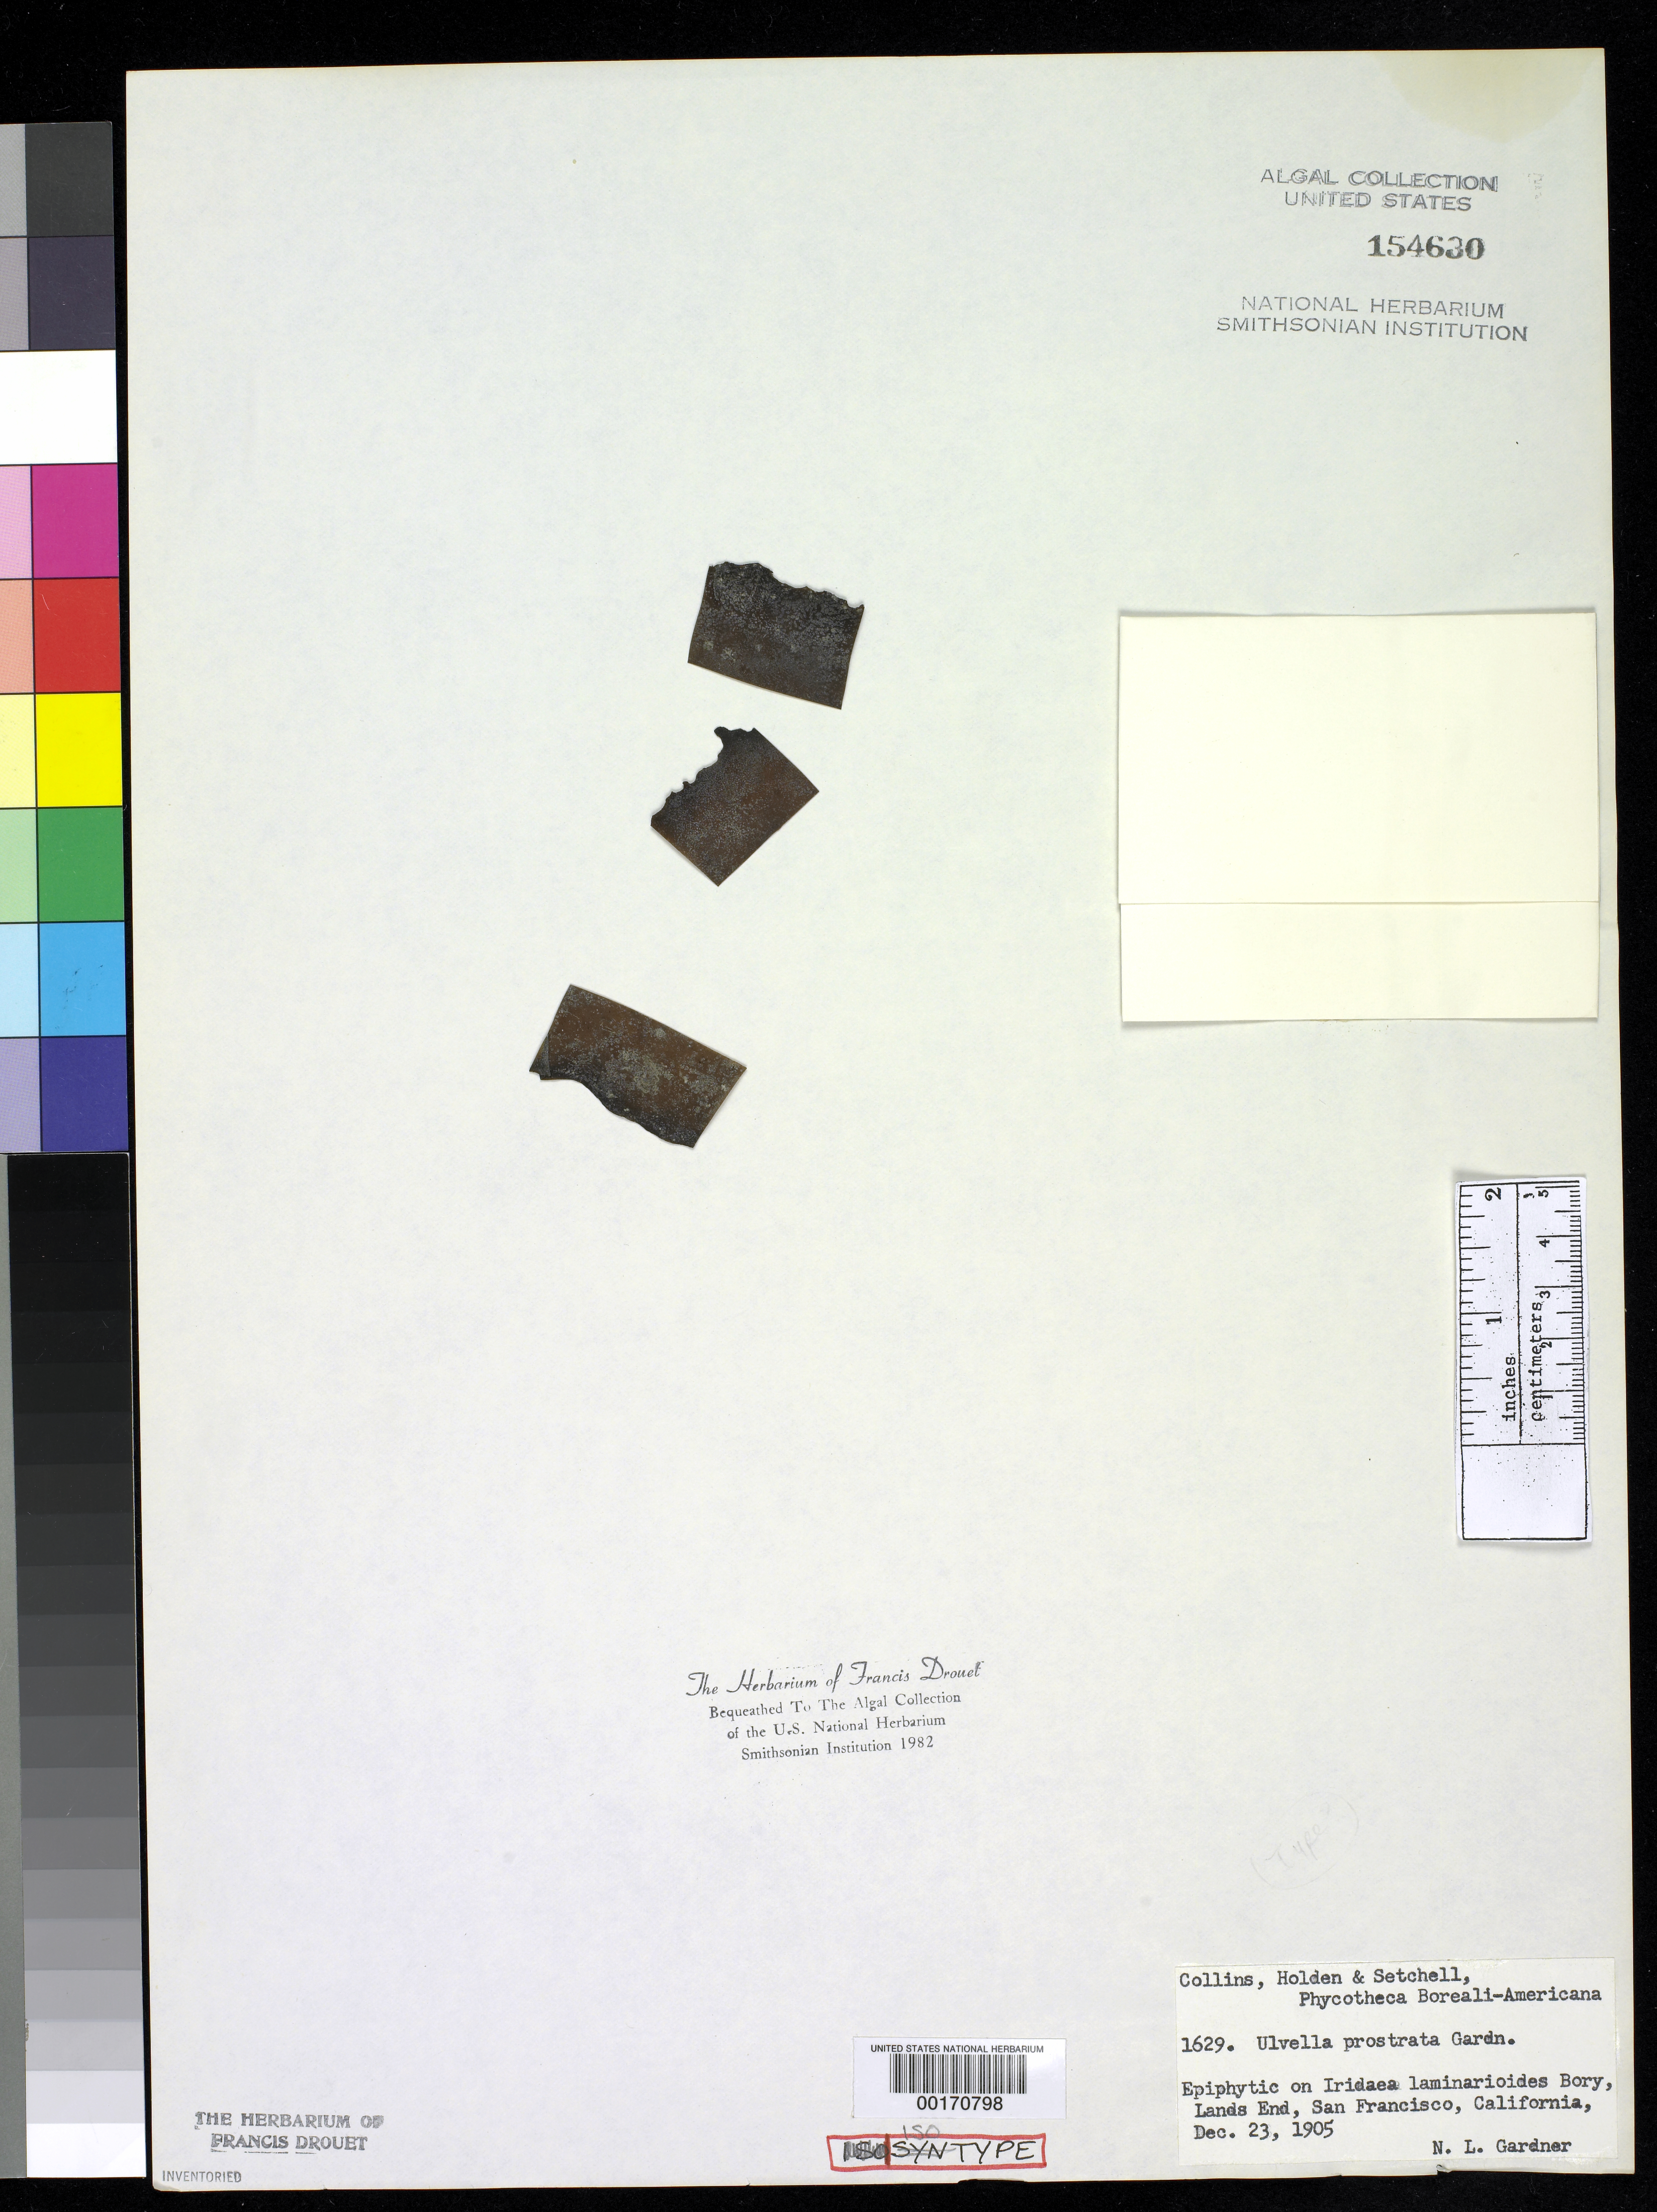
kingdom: Plantae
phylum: Chlorophyta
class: Ulvophyceae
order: Ulvales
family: Ulvellaceae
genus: Ulvella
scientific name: Ulvella prostrata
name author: N.L. Gardner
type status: Isotype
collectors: N. Gardner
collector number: PB-A 1629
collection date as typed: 23 Dec 1905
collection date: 1905-12-23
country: United States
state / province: California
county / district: San Francisco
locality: San Francisco, Lands End.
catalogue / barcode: US 154630